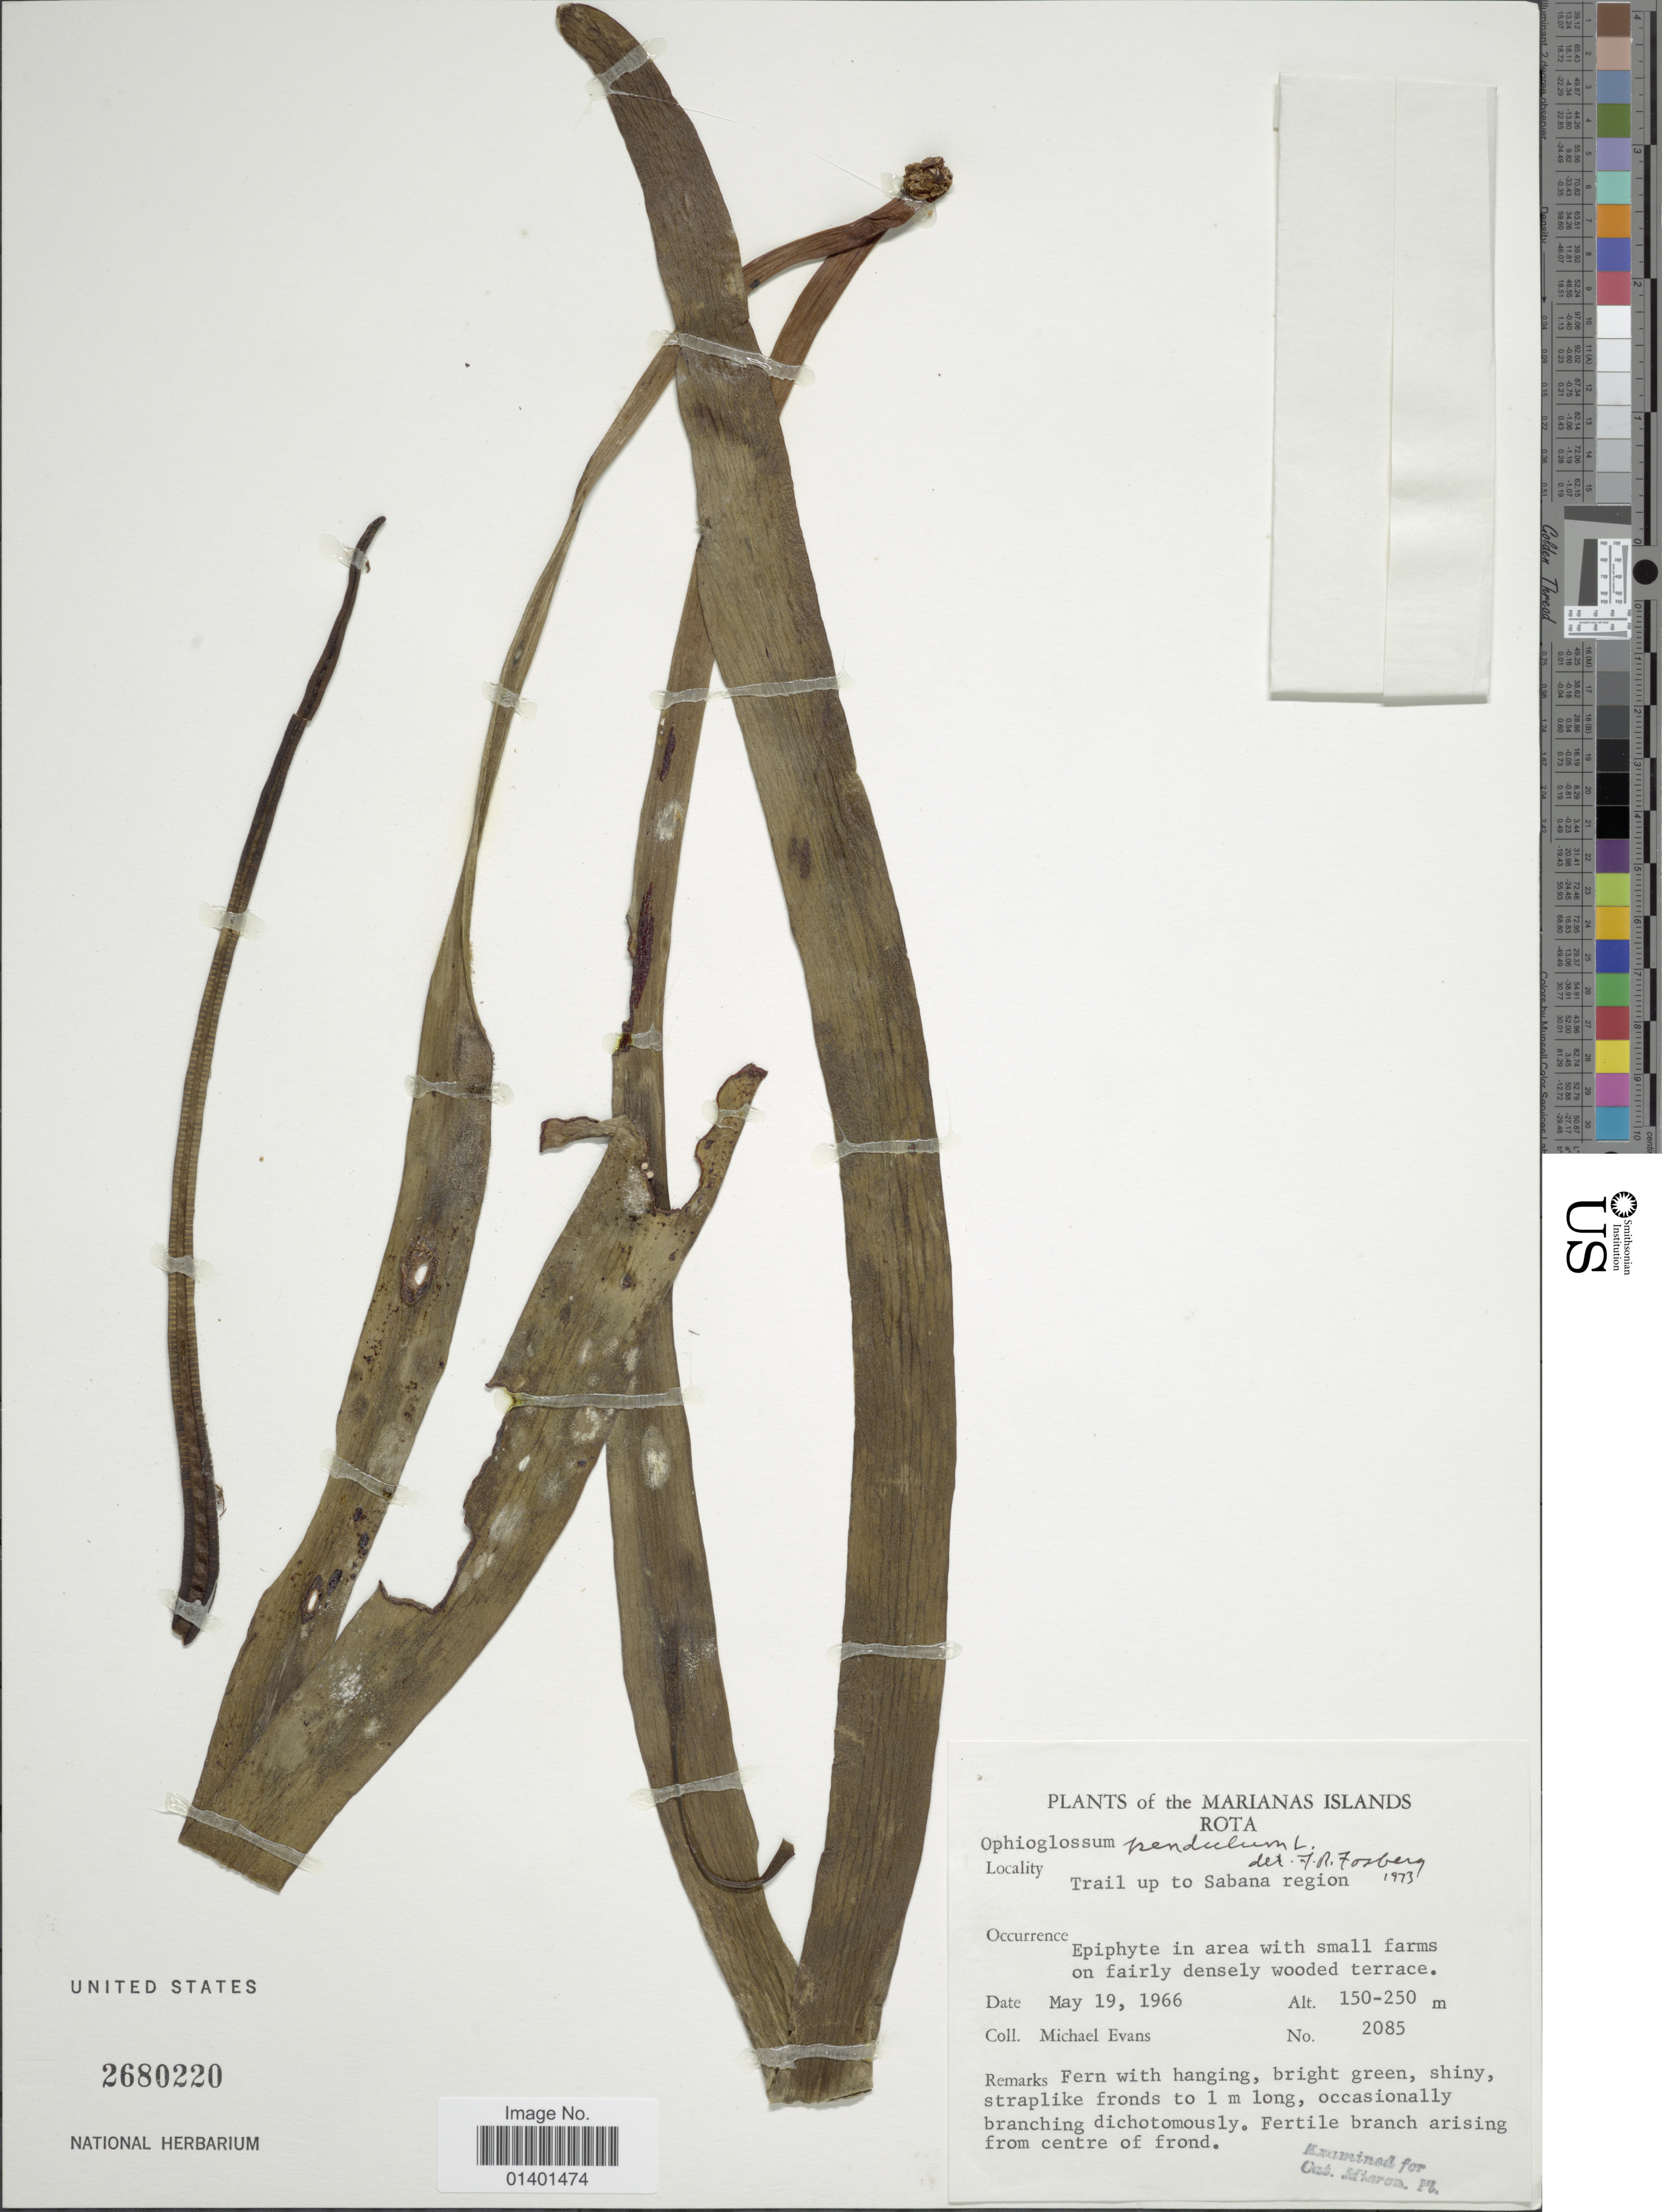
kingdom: Plantae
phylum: Tracheophyta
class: Polypodiopsida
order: Ophioglossales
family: Ophioglossaceae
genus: Ophioderma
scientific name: Ophioderma pendulum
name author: (L.) C. Presl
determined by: Wagner, W. L., (BOT), Smithsonian Institution - National Museum of Natural History (UNITED STATES)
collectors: M. Evans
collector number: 2085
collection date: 1966-05-19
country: Northern Mariana Islands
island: Rota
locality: Rota, Trail up to Sabana region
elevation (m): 150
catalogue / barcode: US 2680220